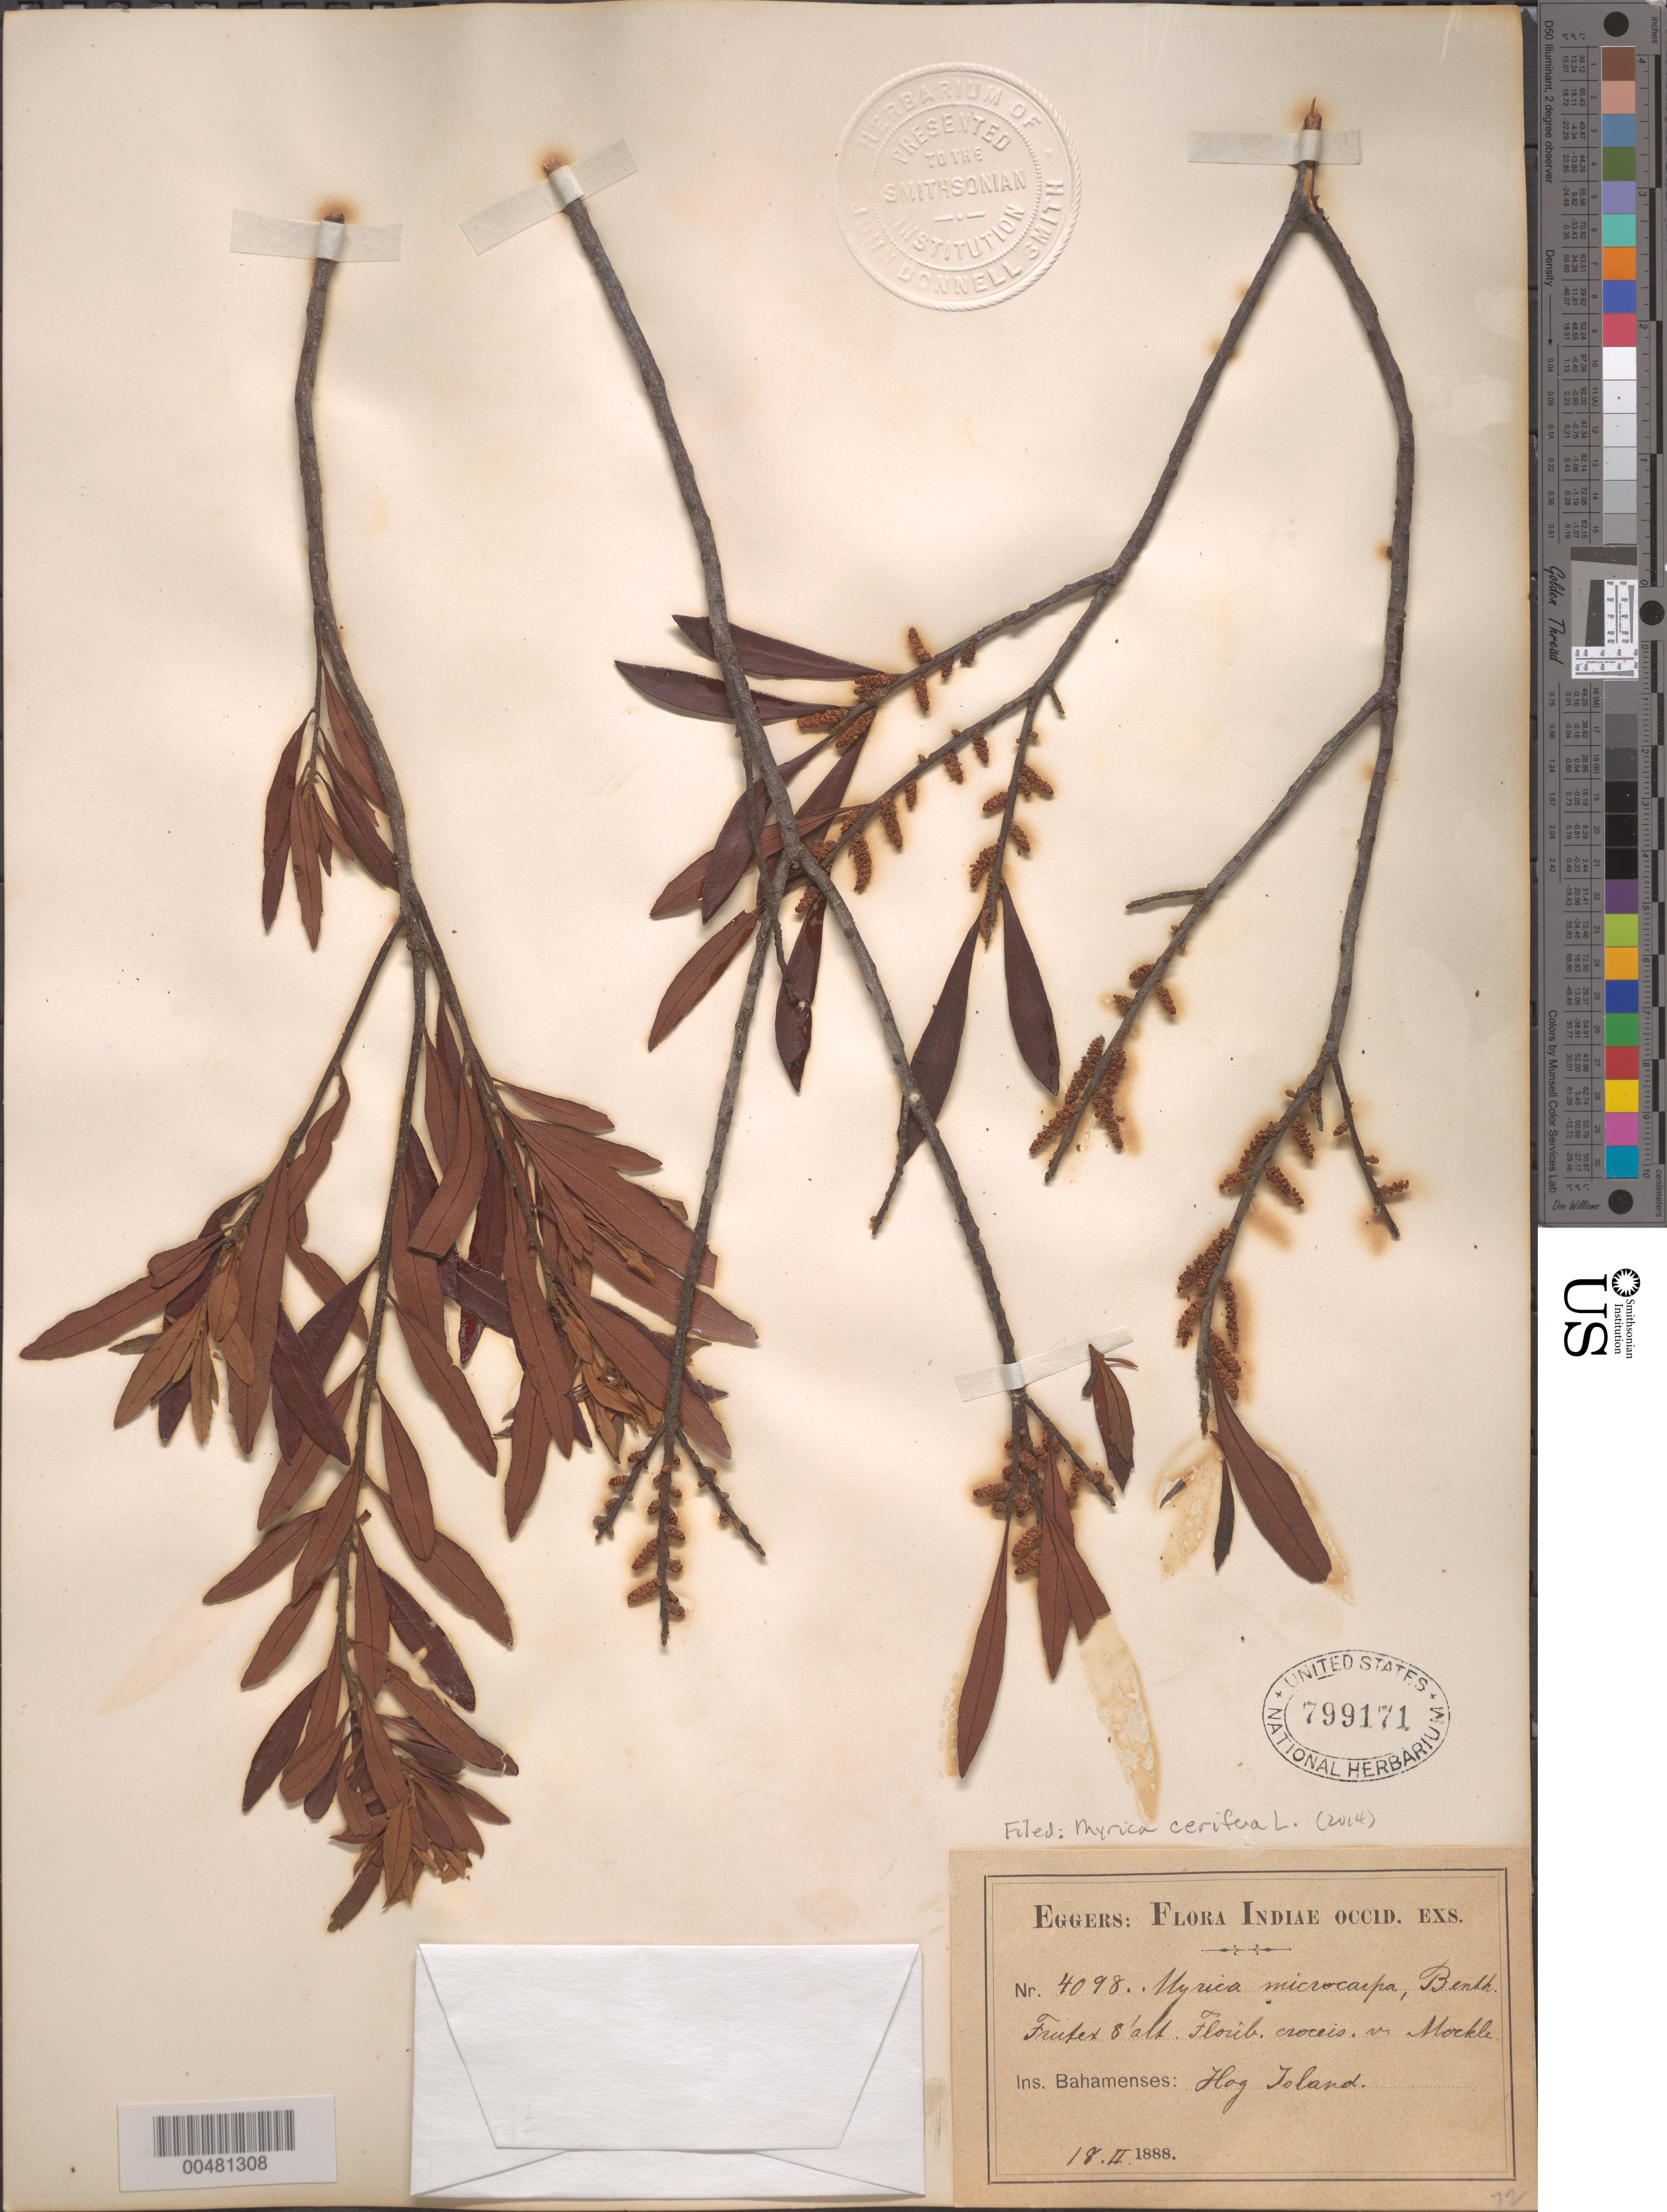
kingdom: Plantae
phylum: Tracheophyta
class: Magnoliopsida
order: Fagales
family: Myricaceae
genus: Morella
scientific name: Morella cerifera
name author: (L.) Small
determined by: Strong, M. T., (US), Smithsonian Institution - National Museum of Natural History (UNITED STATES)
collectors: H. F. A. von Eggers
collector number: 4098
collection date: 1888-02-18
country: Bahamas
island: Hog I.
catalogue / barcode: US 799171